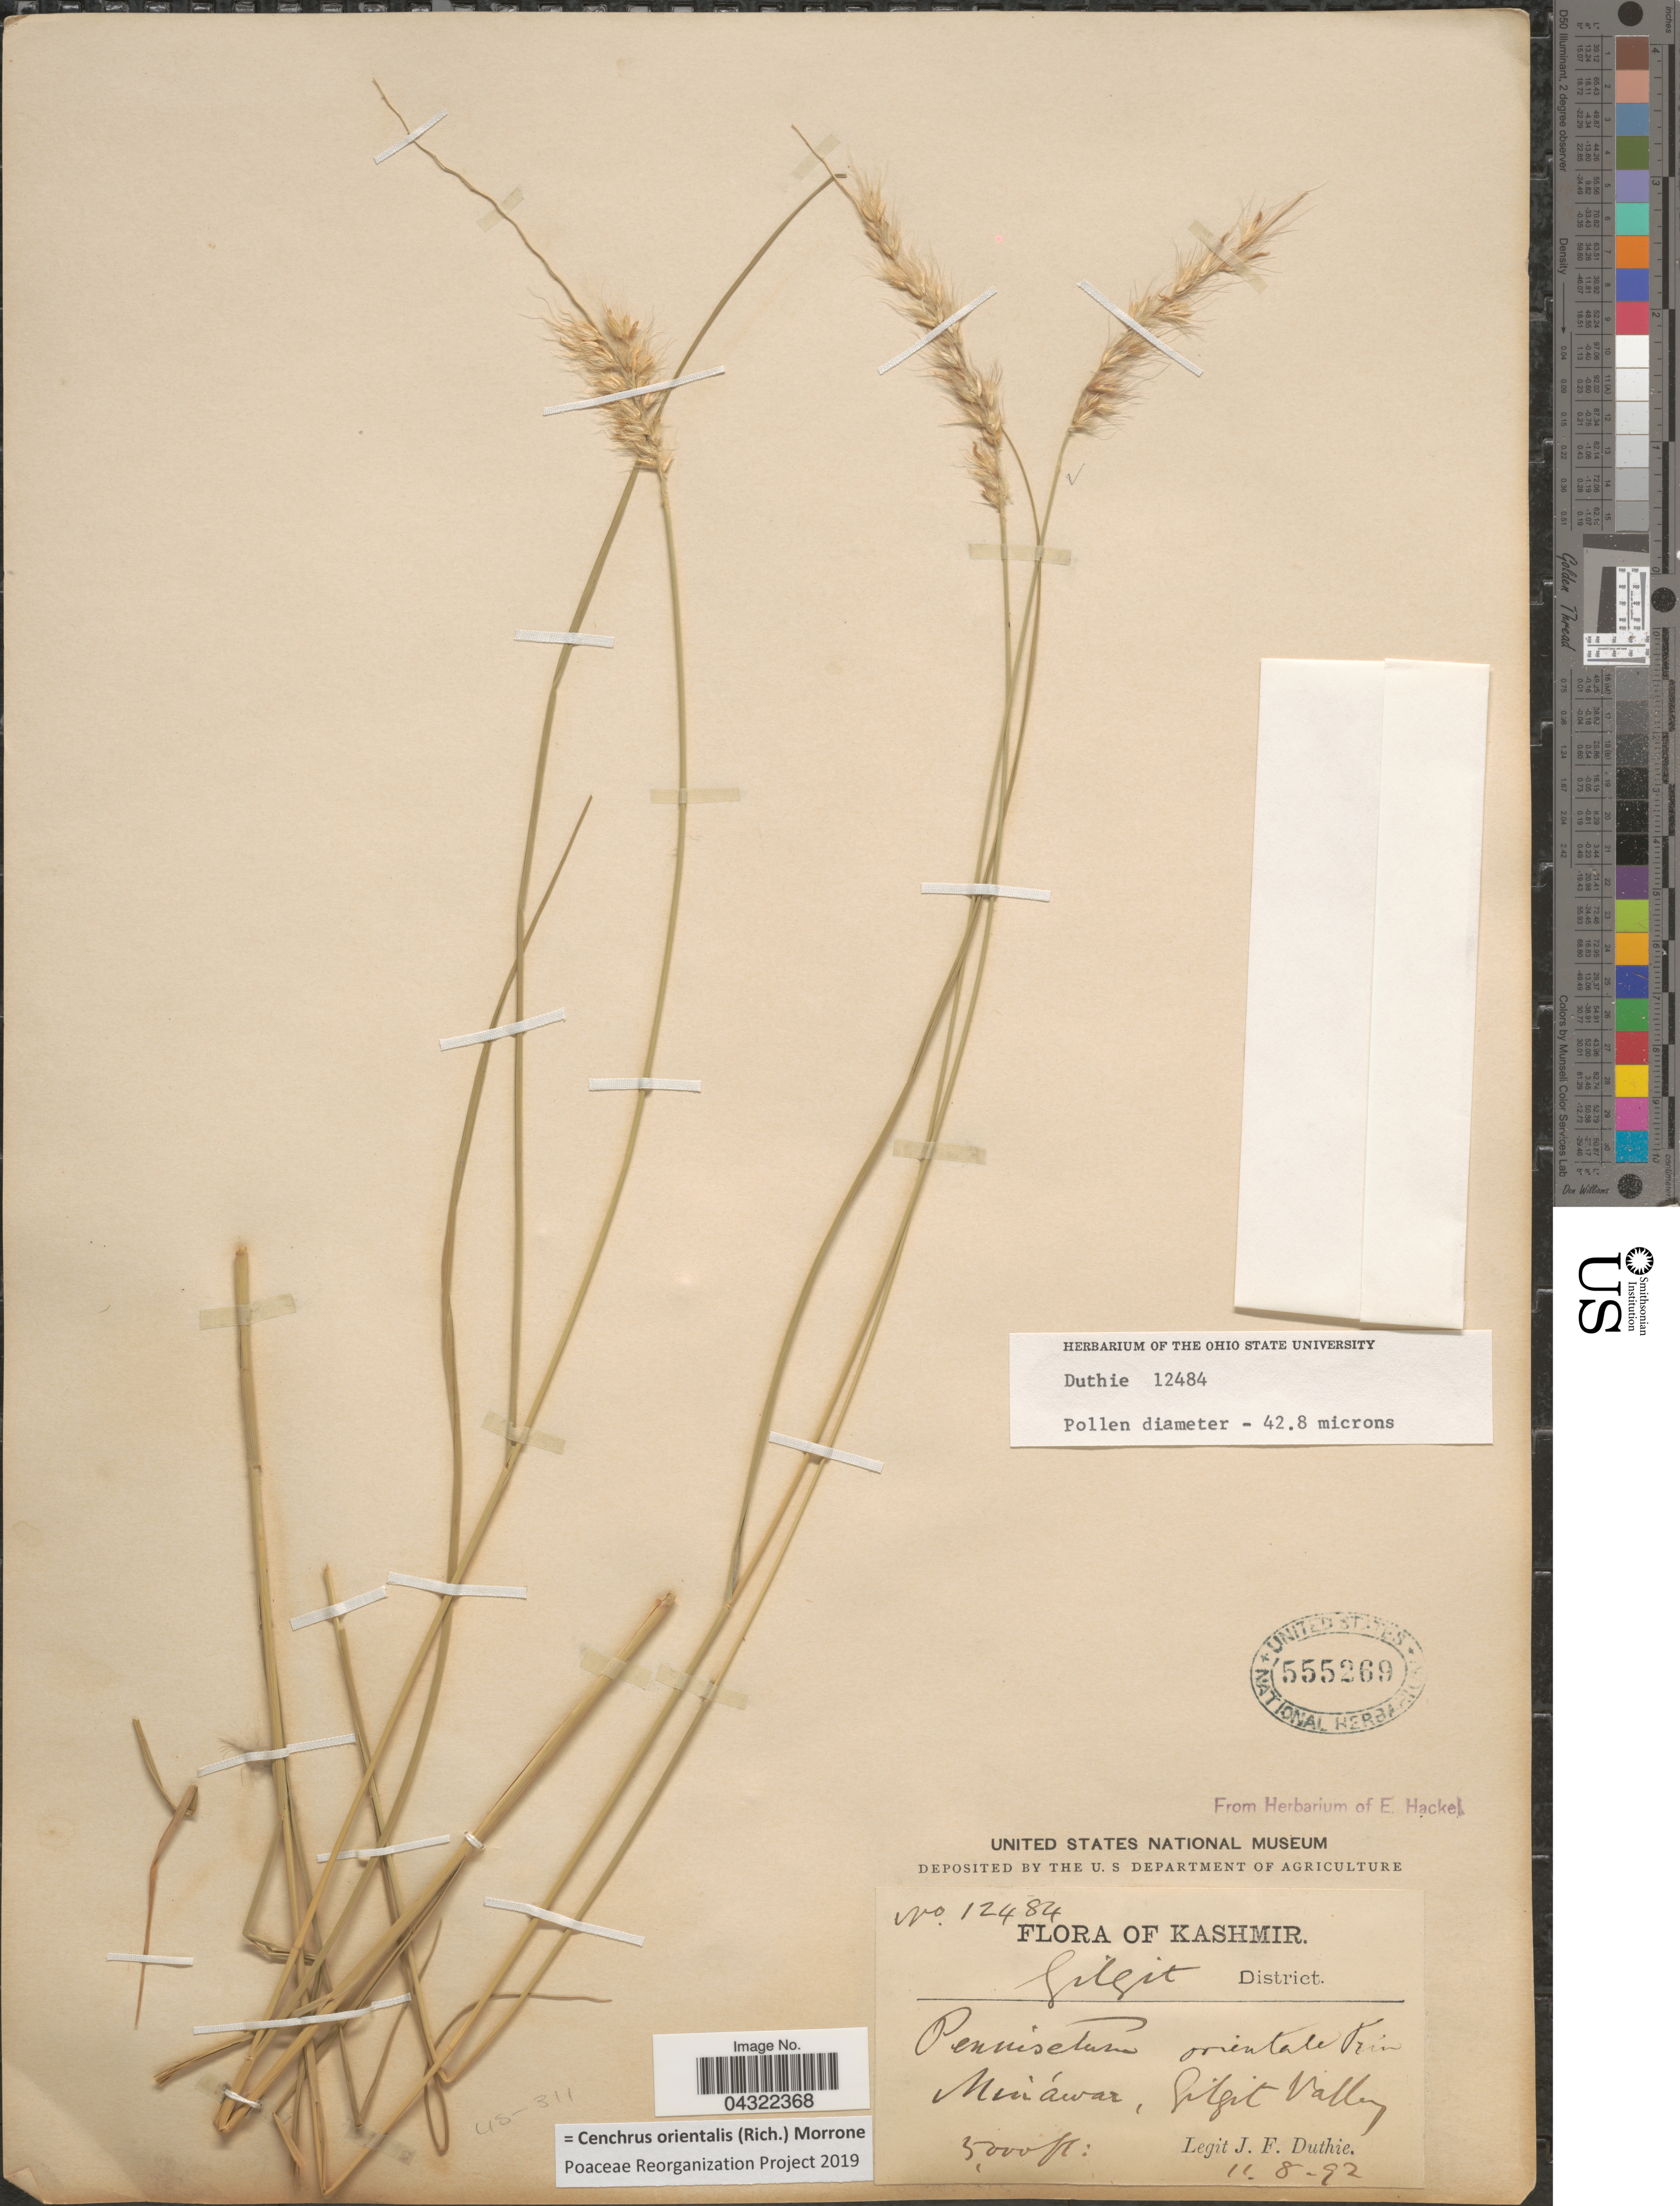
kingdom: Plantae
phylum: Tracheophyta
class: Liliopsida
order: Poales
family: Poaceae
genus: Cenchrus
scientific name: Cenchrus orientalis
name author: (Rich.) Morrone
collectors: J. F. Duthie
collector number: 12484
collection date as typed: Transcribed d/m/y: 11/8/92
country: Pakistan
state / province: Gilgit-Baltistan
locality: Kashmir. Gilgit District. Mináwar, Gilgit Valley.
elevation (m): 1524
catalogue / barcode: US 555269